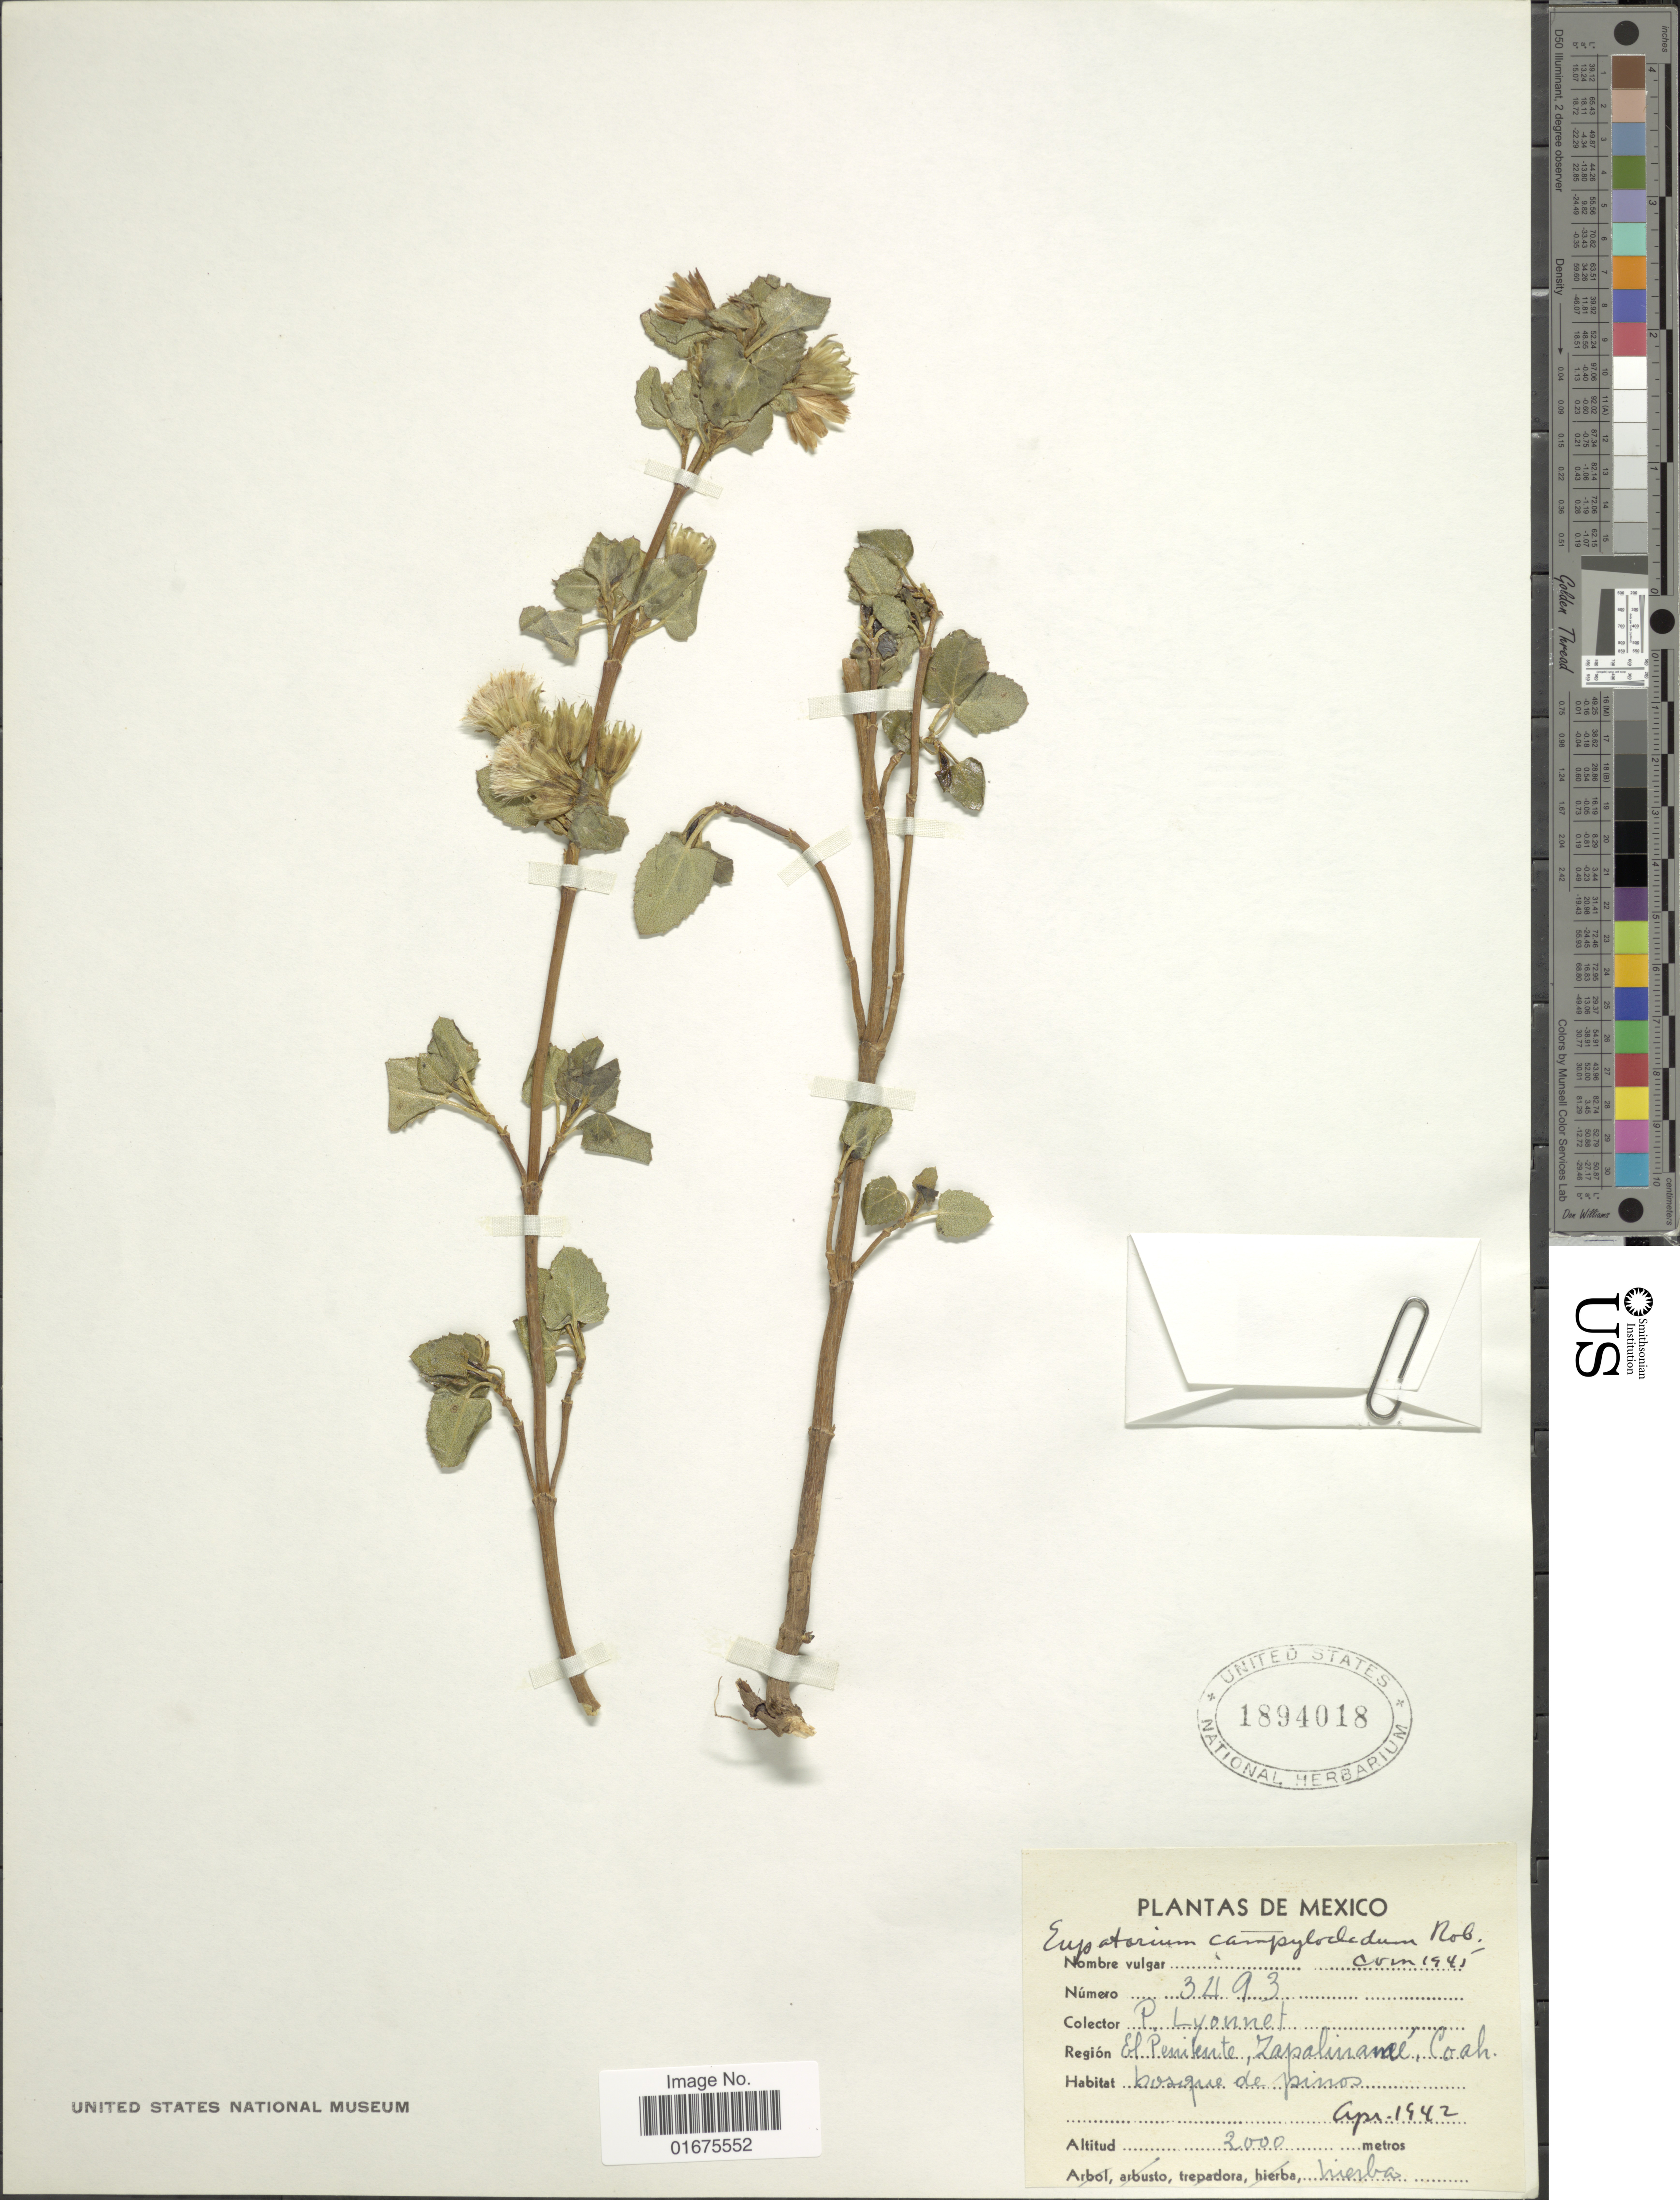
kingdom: Plantae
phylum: Tracheophyta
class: Magnoliopsida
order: Asterales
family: Asteraceae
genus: Ageratina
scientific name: Ageratina campyloclada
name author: (B.L. Rob.) R.M. King & H. Rob.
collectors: P. Lyonnet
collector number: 3493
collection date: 1942-04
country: Mexico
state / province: Coahuila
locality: El Penitente, Zapaliname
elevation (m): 2000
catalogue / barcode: US 1894018